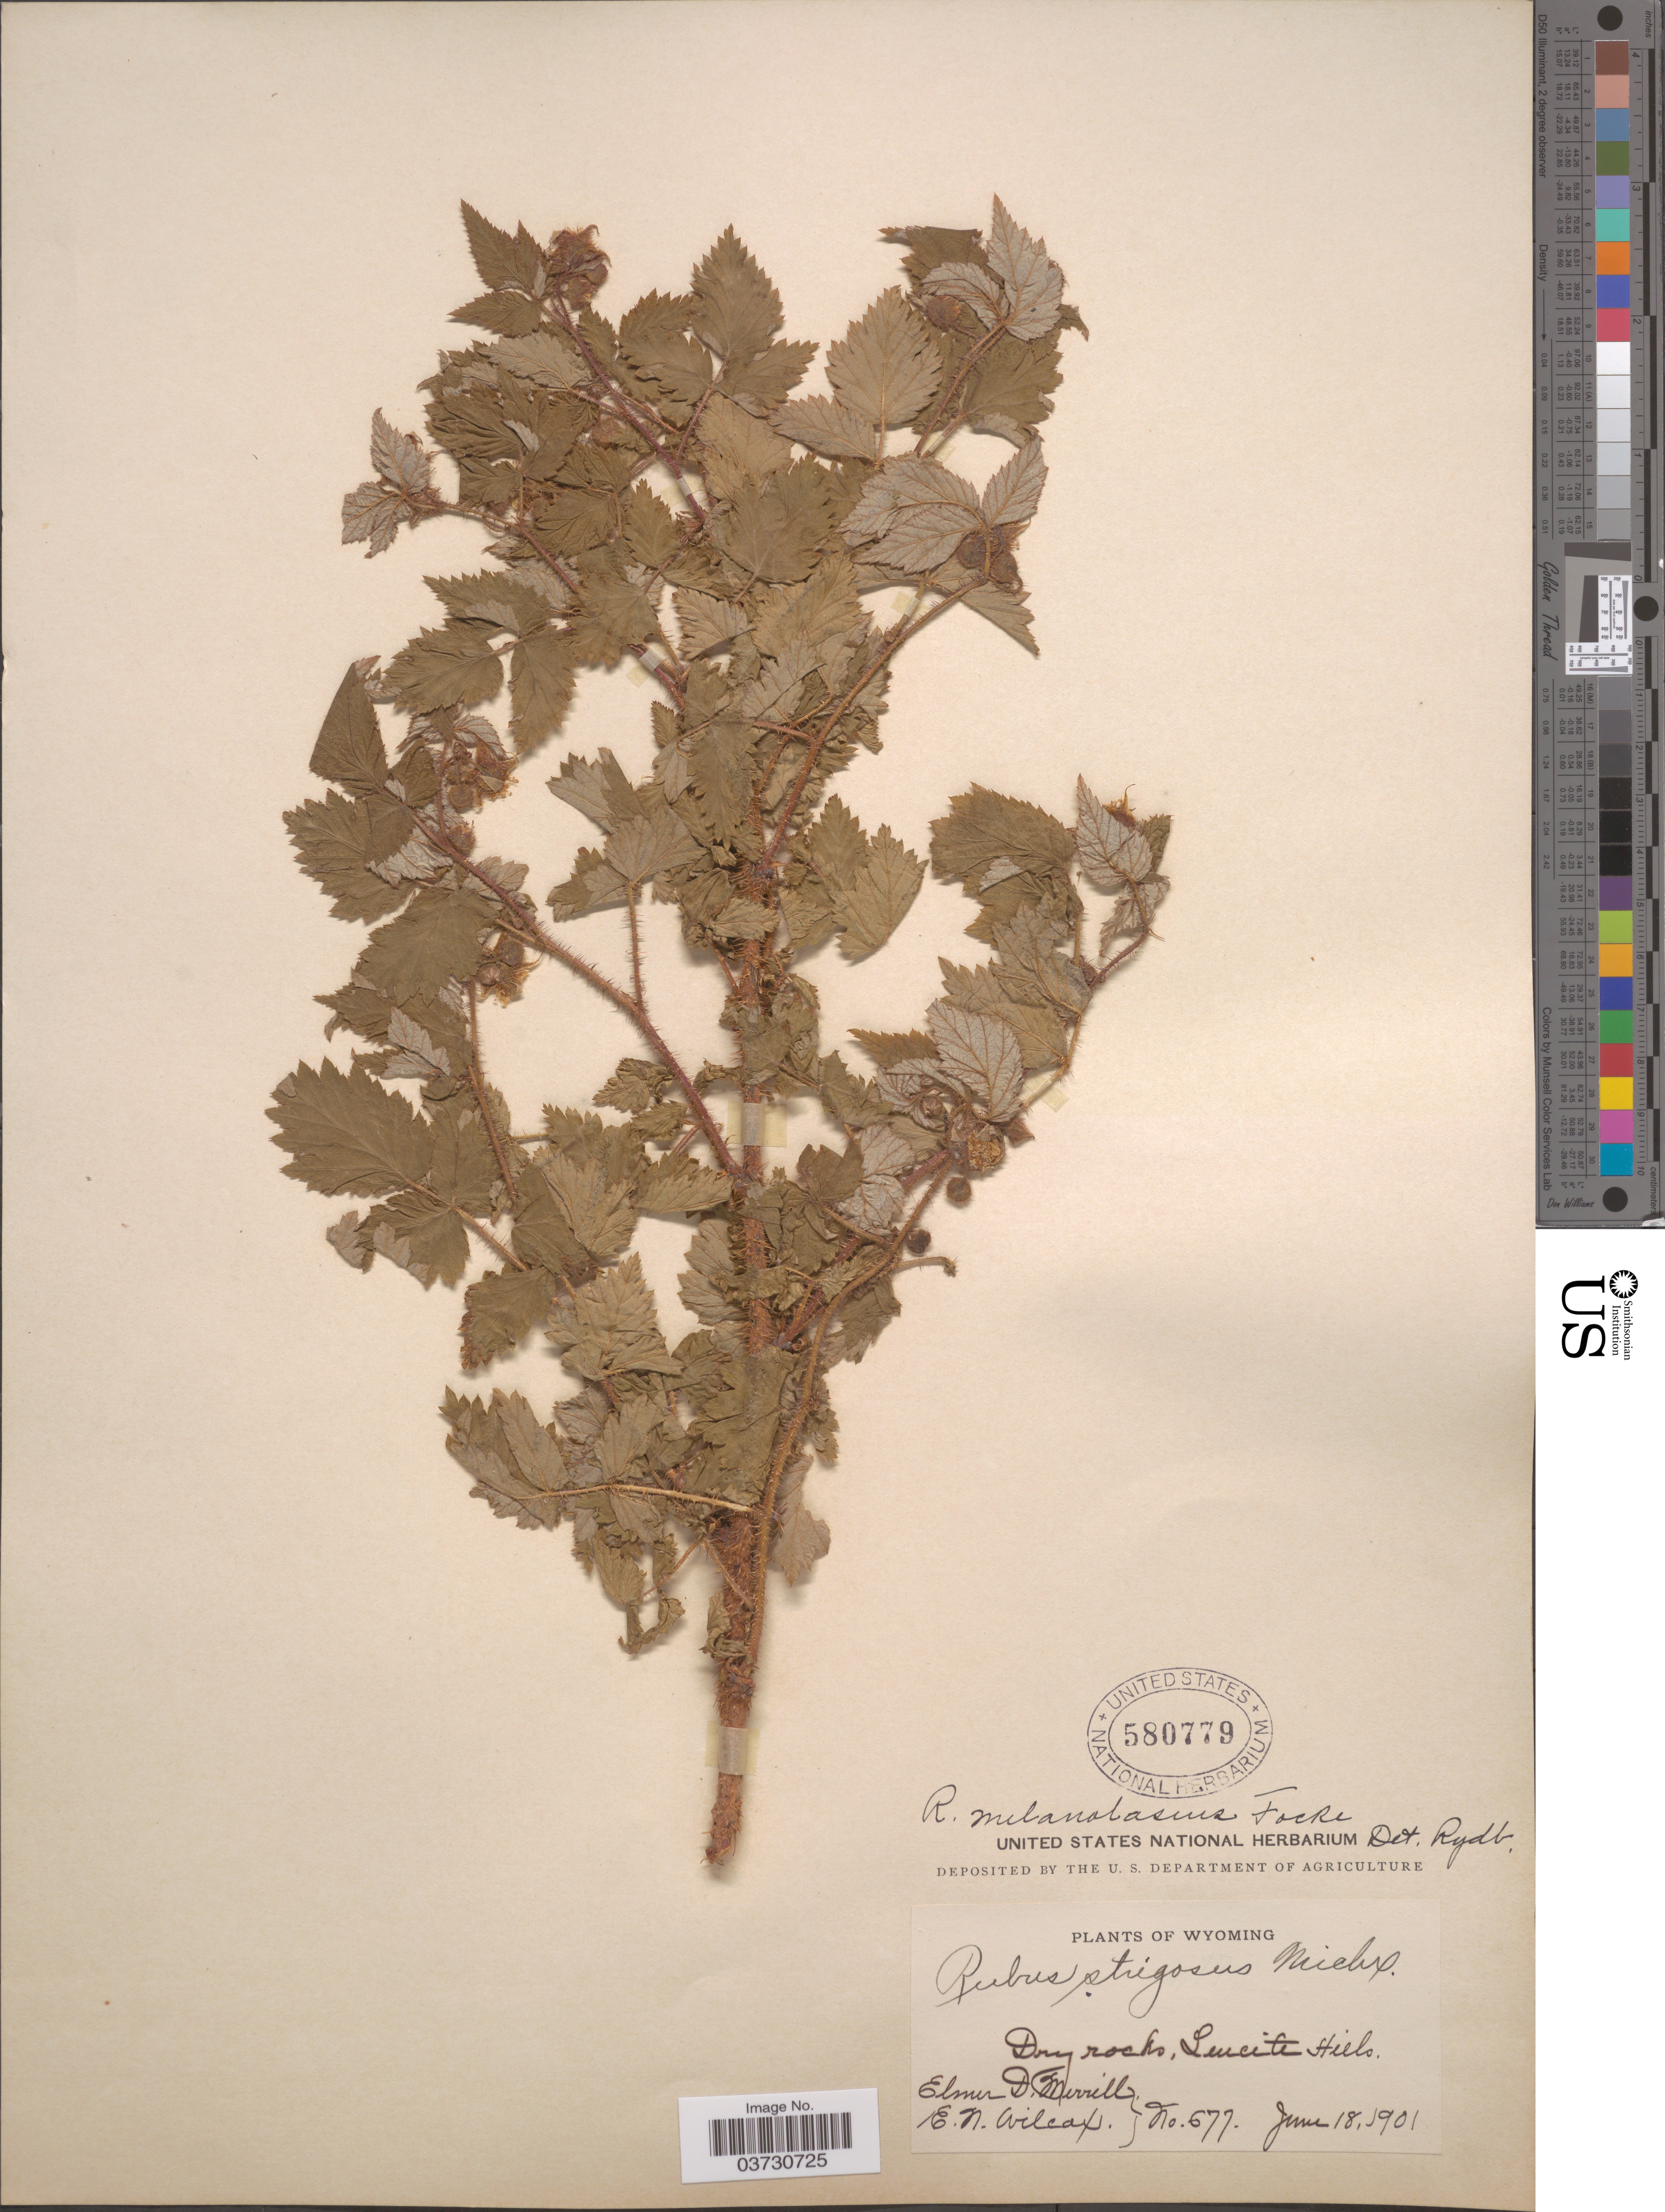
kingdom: Plantae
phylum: Tracheophyta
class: Magnoliopsida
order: Rosales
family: Rosaceae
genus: Rubus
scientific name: Rubus melanolasius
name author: Dieck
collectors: E. D. Merrill & E. Wilcox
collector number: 677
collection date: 1901-06-18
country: United States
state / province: Wyoming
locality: Leucite Hills.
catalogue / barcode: US 580779